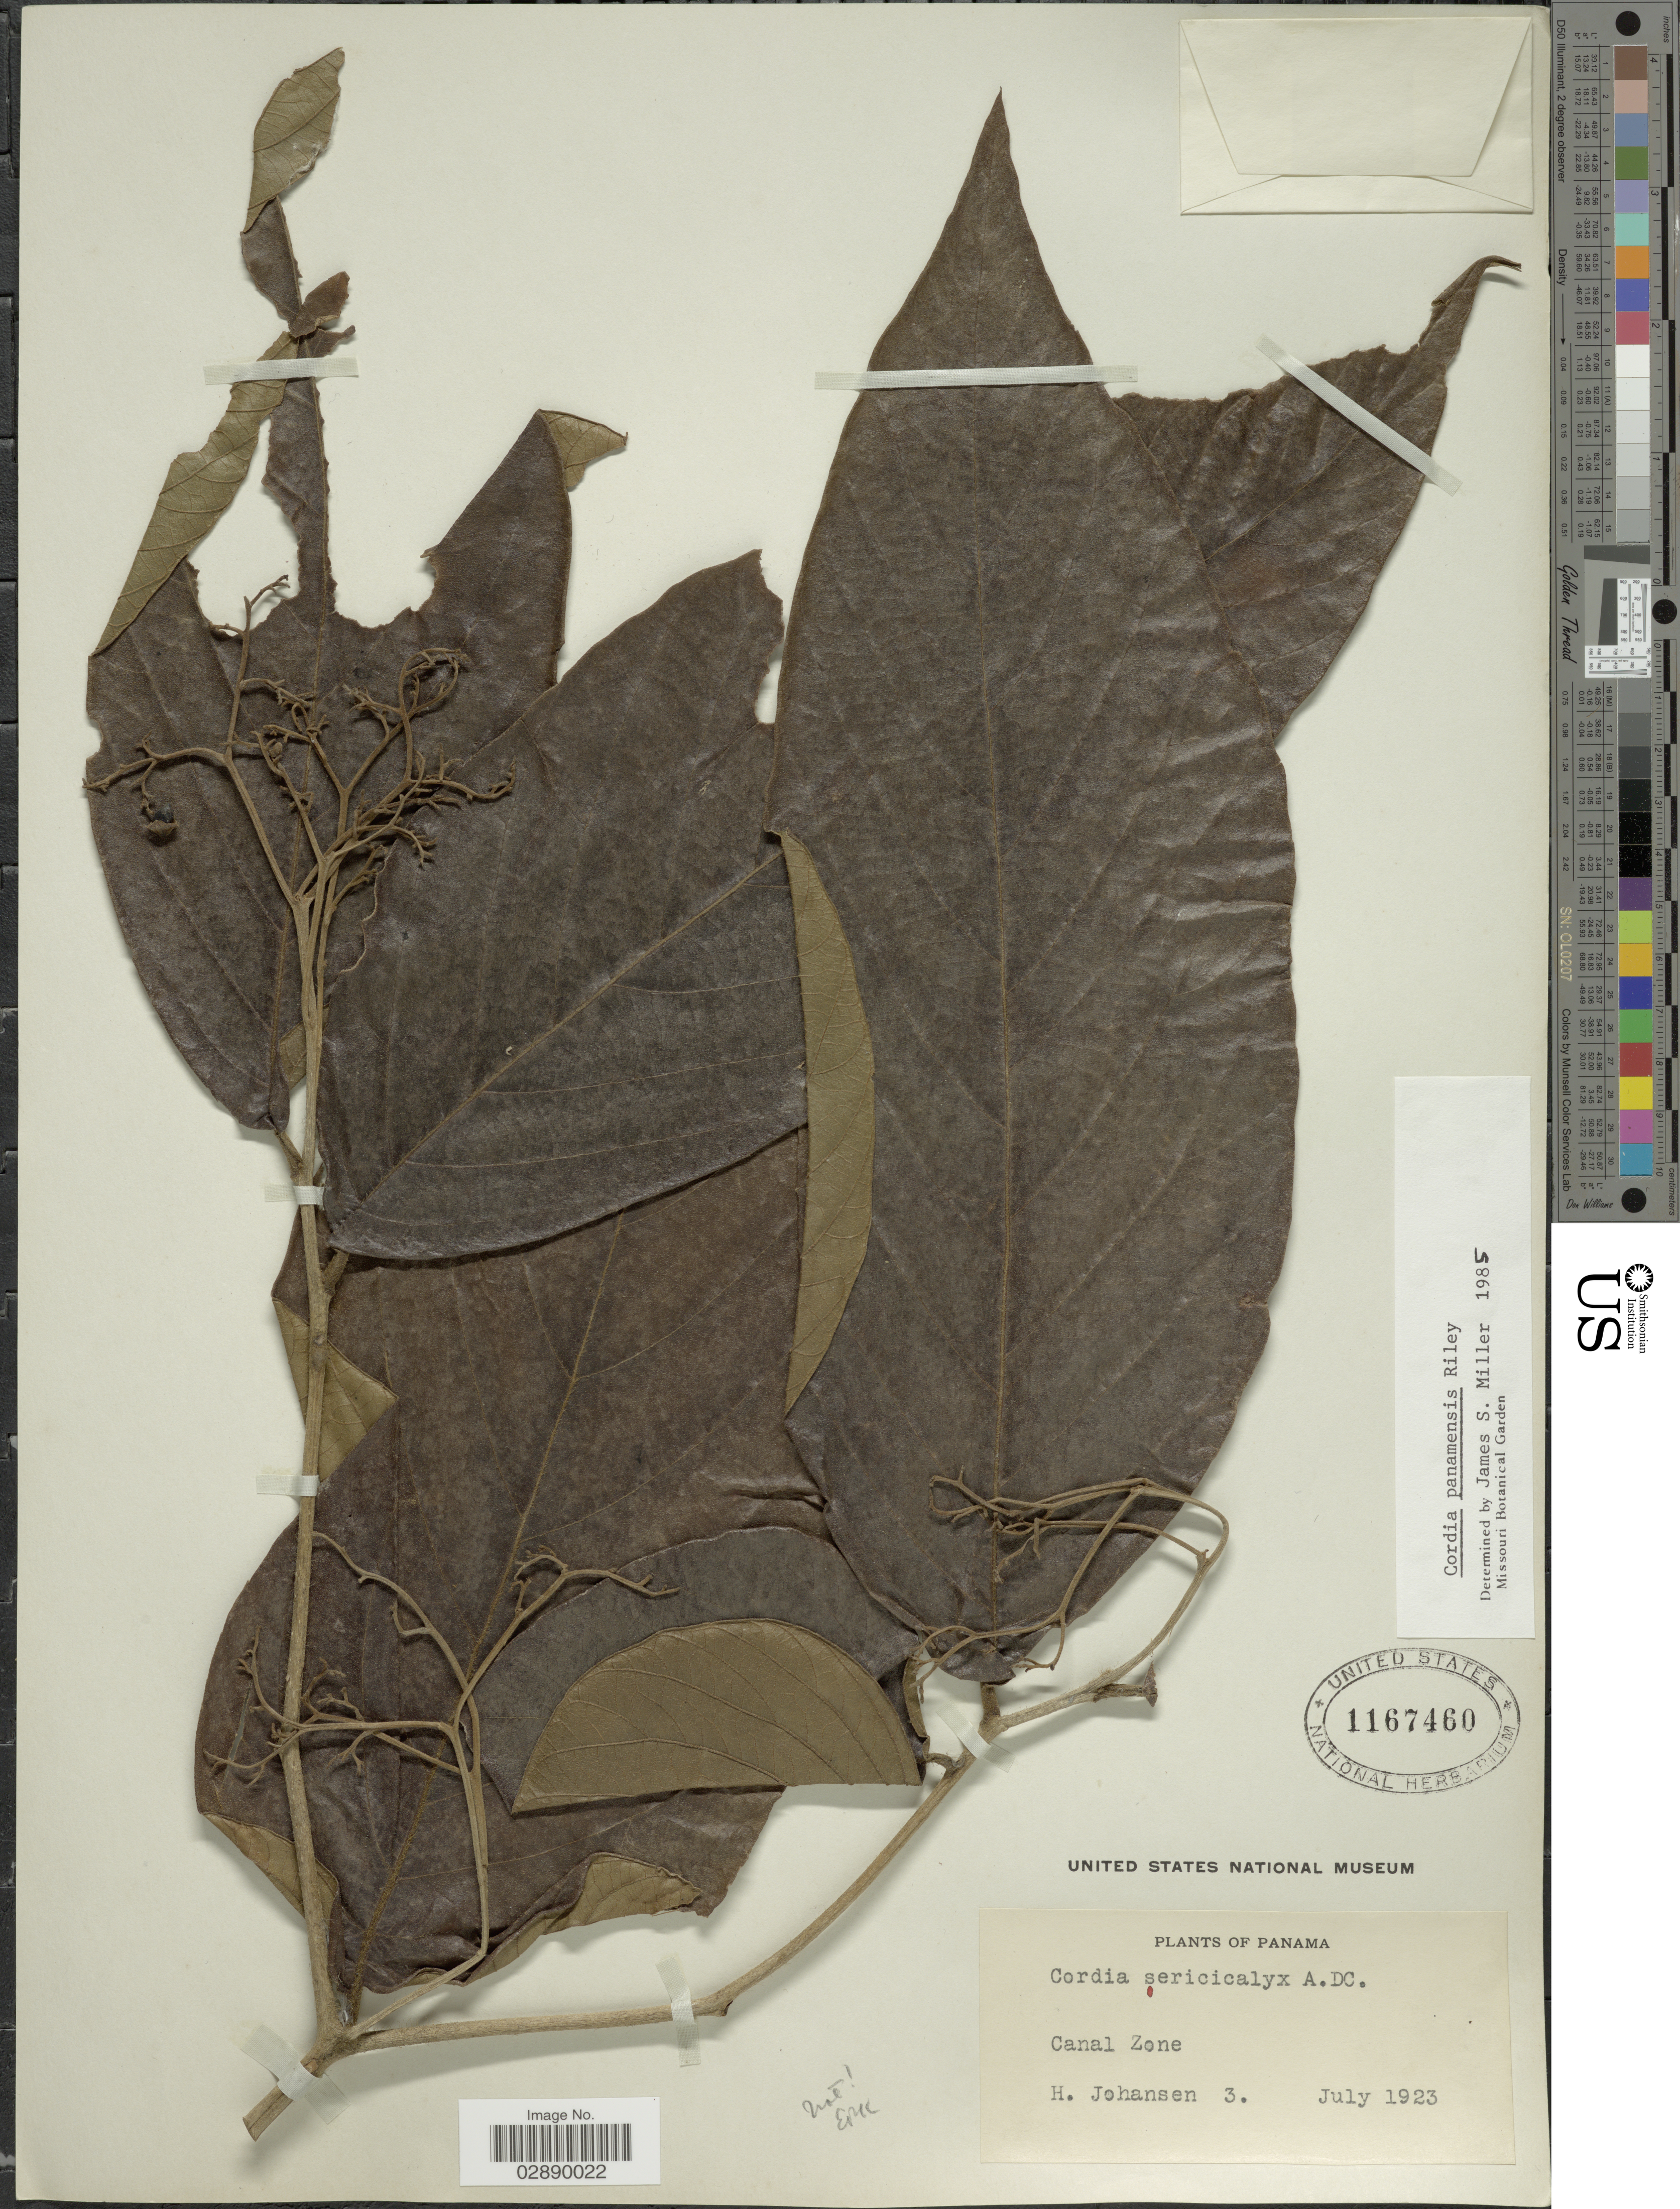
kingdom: Plantae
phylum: Tracheophyta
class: Magnoliopsida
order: Boraginales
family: Cordiaceae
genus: Cordia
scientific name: Cordia panamensis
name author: L. Riley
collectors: H. Johansen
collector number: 3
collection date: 1923-07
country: Panama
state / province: Colón / Panamá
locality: Canal Zone.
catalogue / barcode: US 1167460